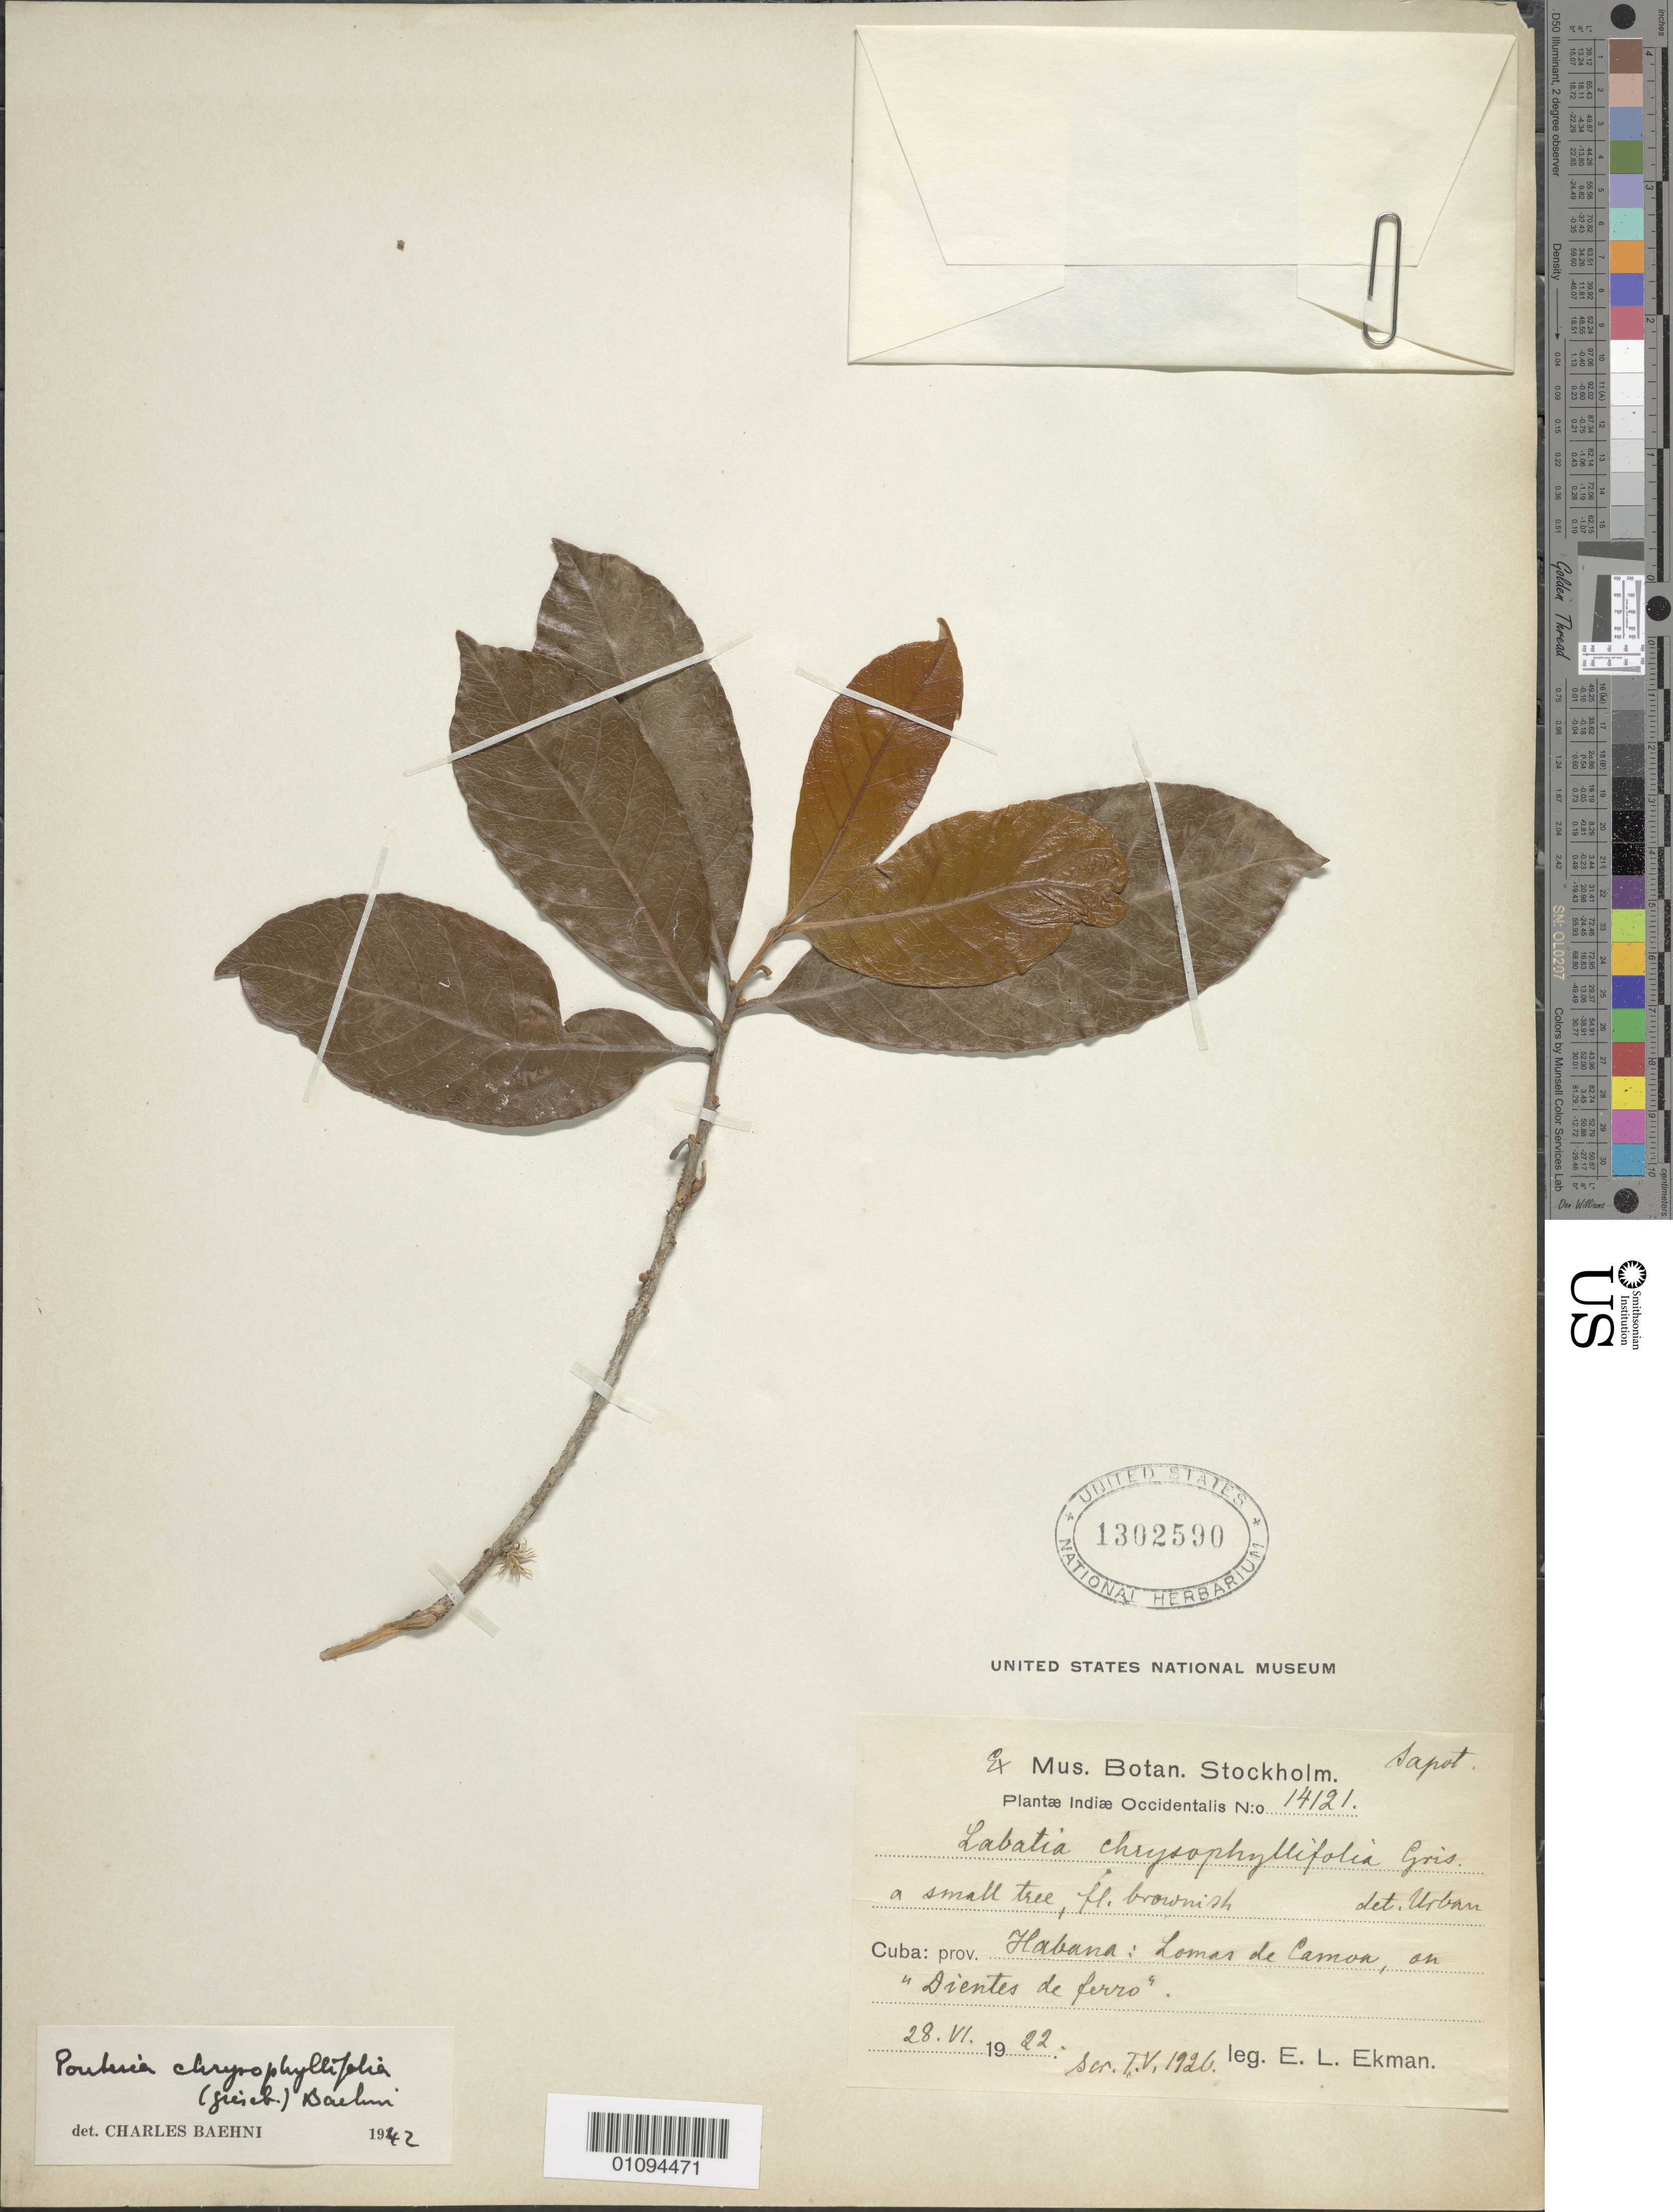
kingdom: Plantae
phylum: Tracheophyta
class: Magnoliopsida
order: Ericales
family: Sapotaceae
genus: Pouteria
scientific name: Pouteria chrysophyllifolia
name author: (Griseb.) Baehni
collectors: E. L. Ekman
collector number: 14121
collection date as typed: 28 Jun 1922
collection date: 1922-06-28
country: Cuba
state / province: La Habana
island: Cuba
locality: Lomar de Camoa, on "Sientes de ferro"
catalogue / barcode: US 1302590